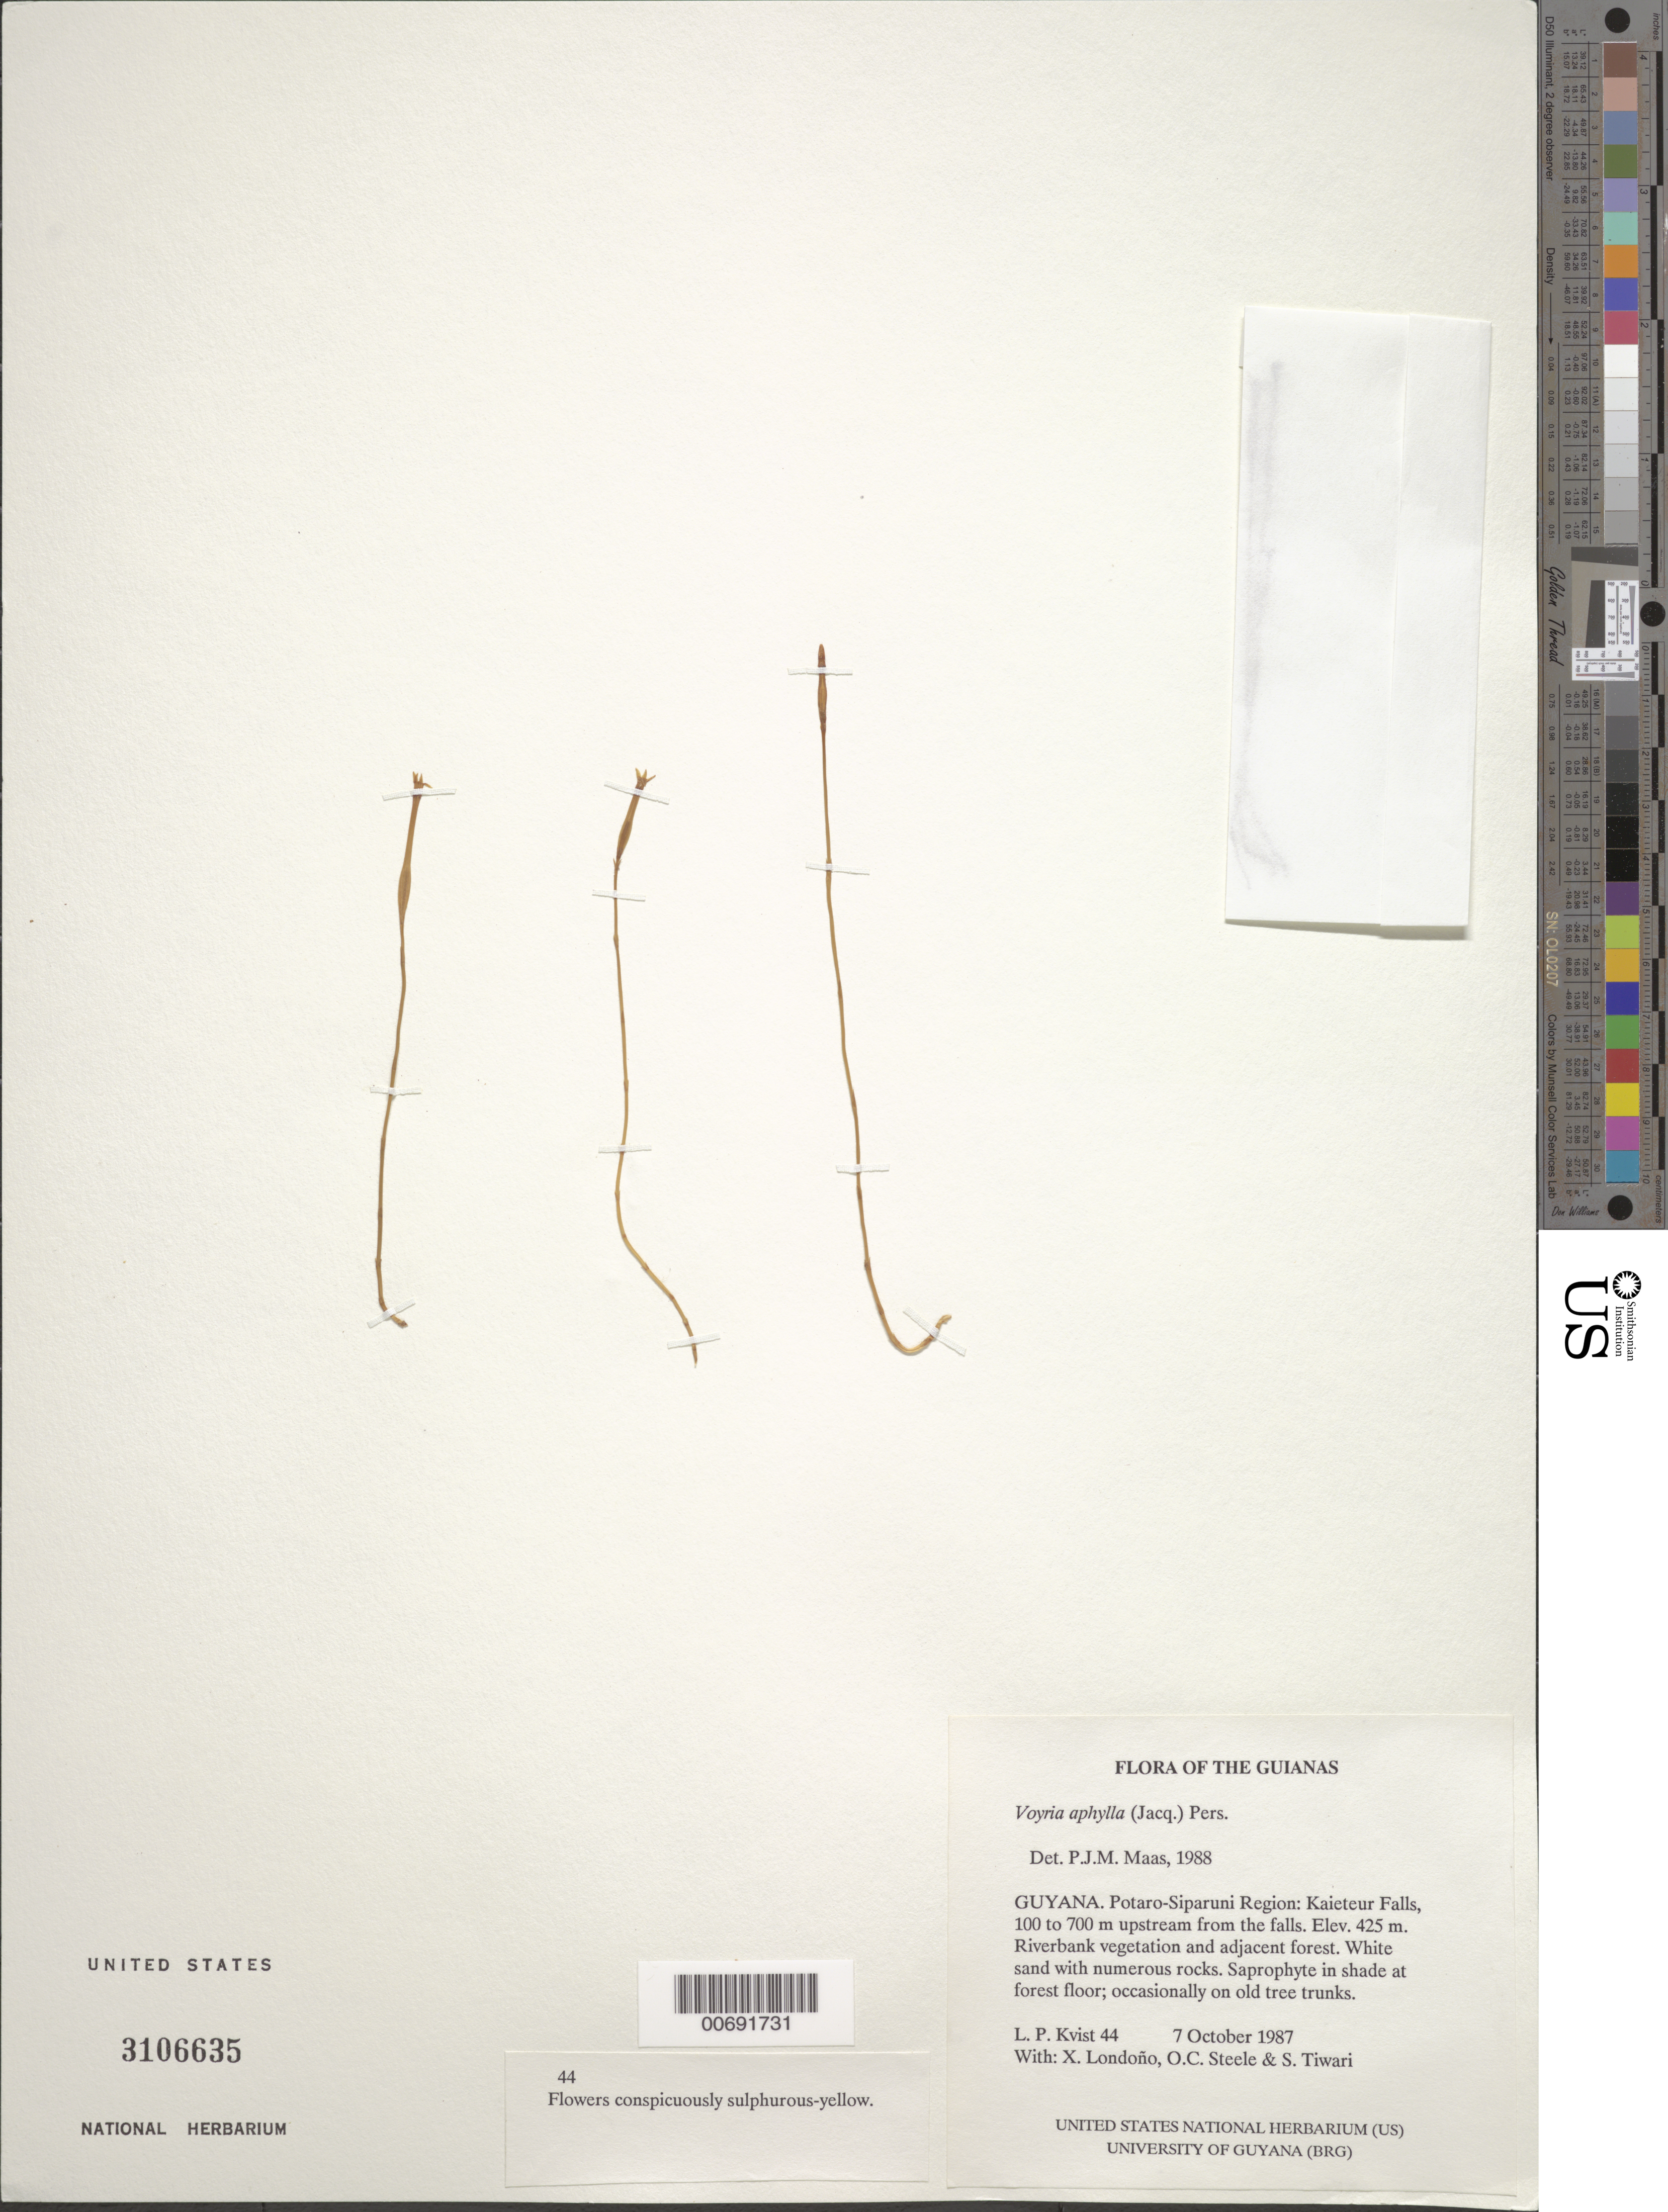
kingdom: Plantae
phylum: Tracheophyta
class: Magnoliopsida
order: Gentianales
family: Gentianaceae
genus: Voyria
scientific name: Voyria aphylla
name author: (Jacq.) Pers.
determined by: Maas, Paul J. M.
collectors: L. P. Kvist, X. Londoño, O. C. Steele & S. Tiwari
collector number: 44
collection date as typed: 7 October 1987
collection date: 1987-10-07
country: Guyana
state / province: Potaro-Siparuni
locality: Kaieteur Falls, 100 to 700 m upstream from the falls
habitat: Riverbank vegetation and adjacent forest. White sand with numerous rocks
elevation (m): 425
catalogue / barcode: US 3106635